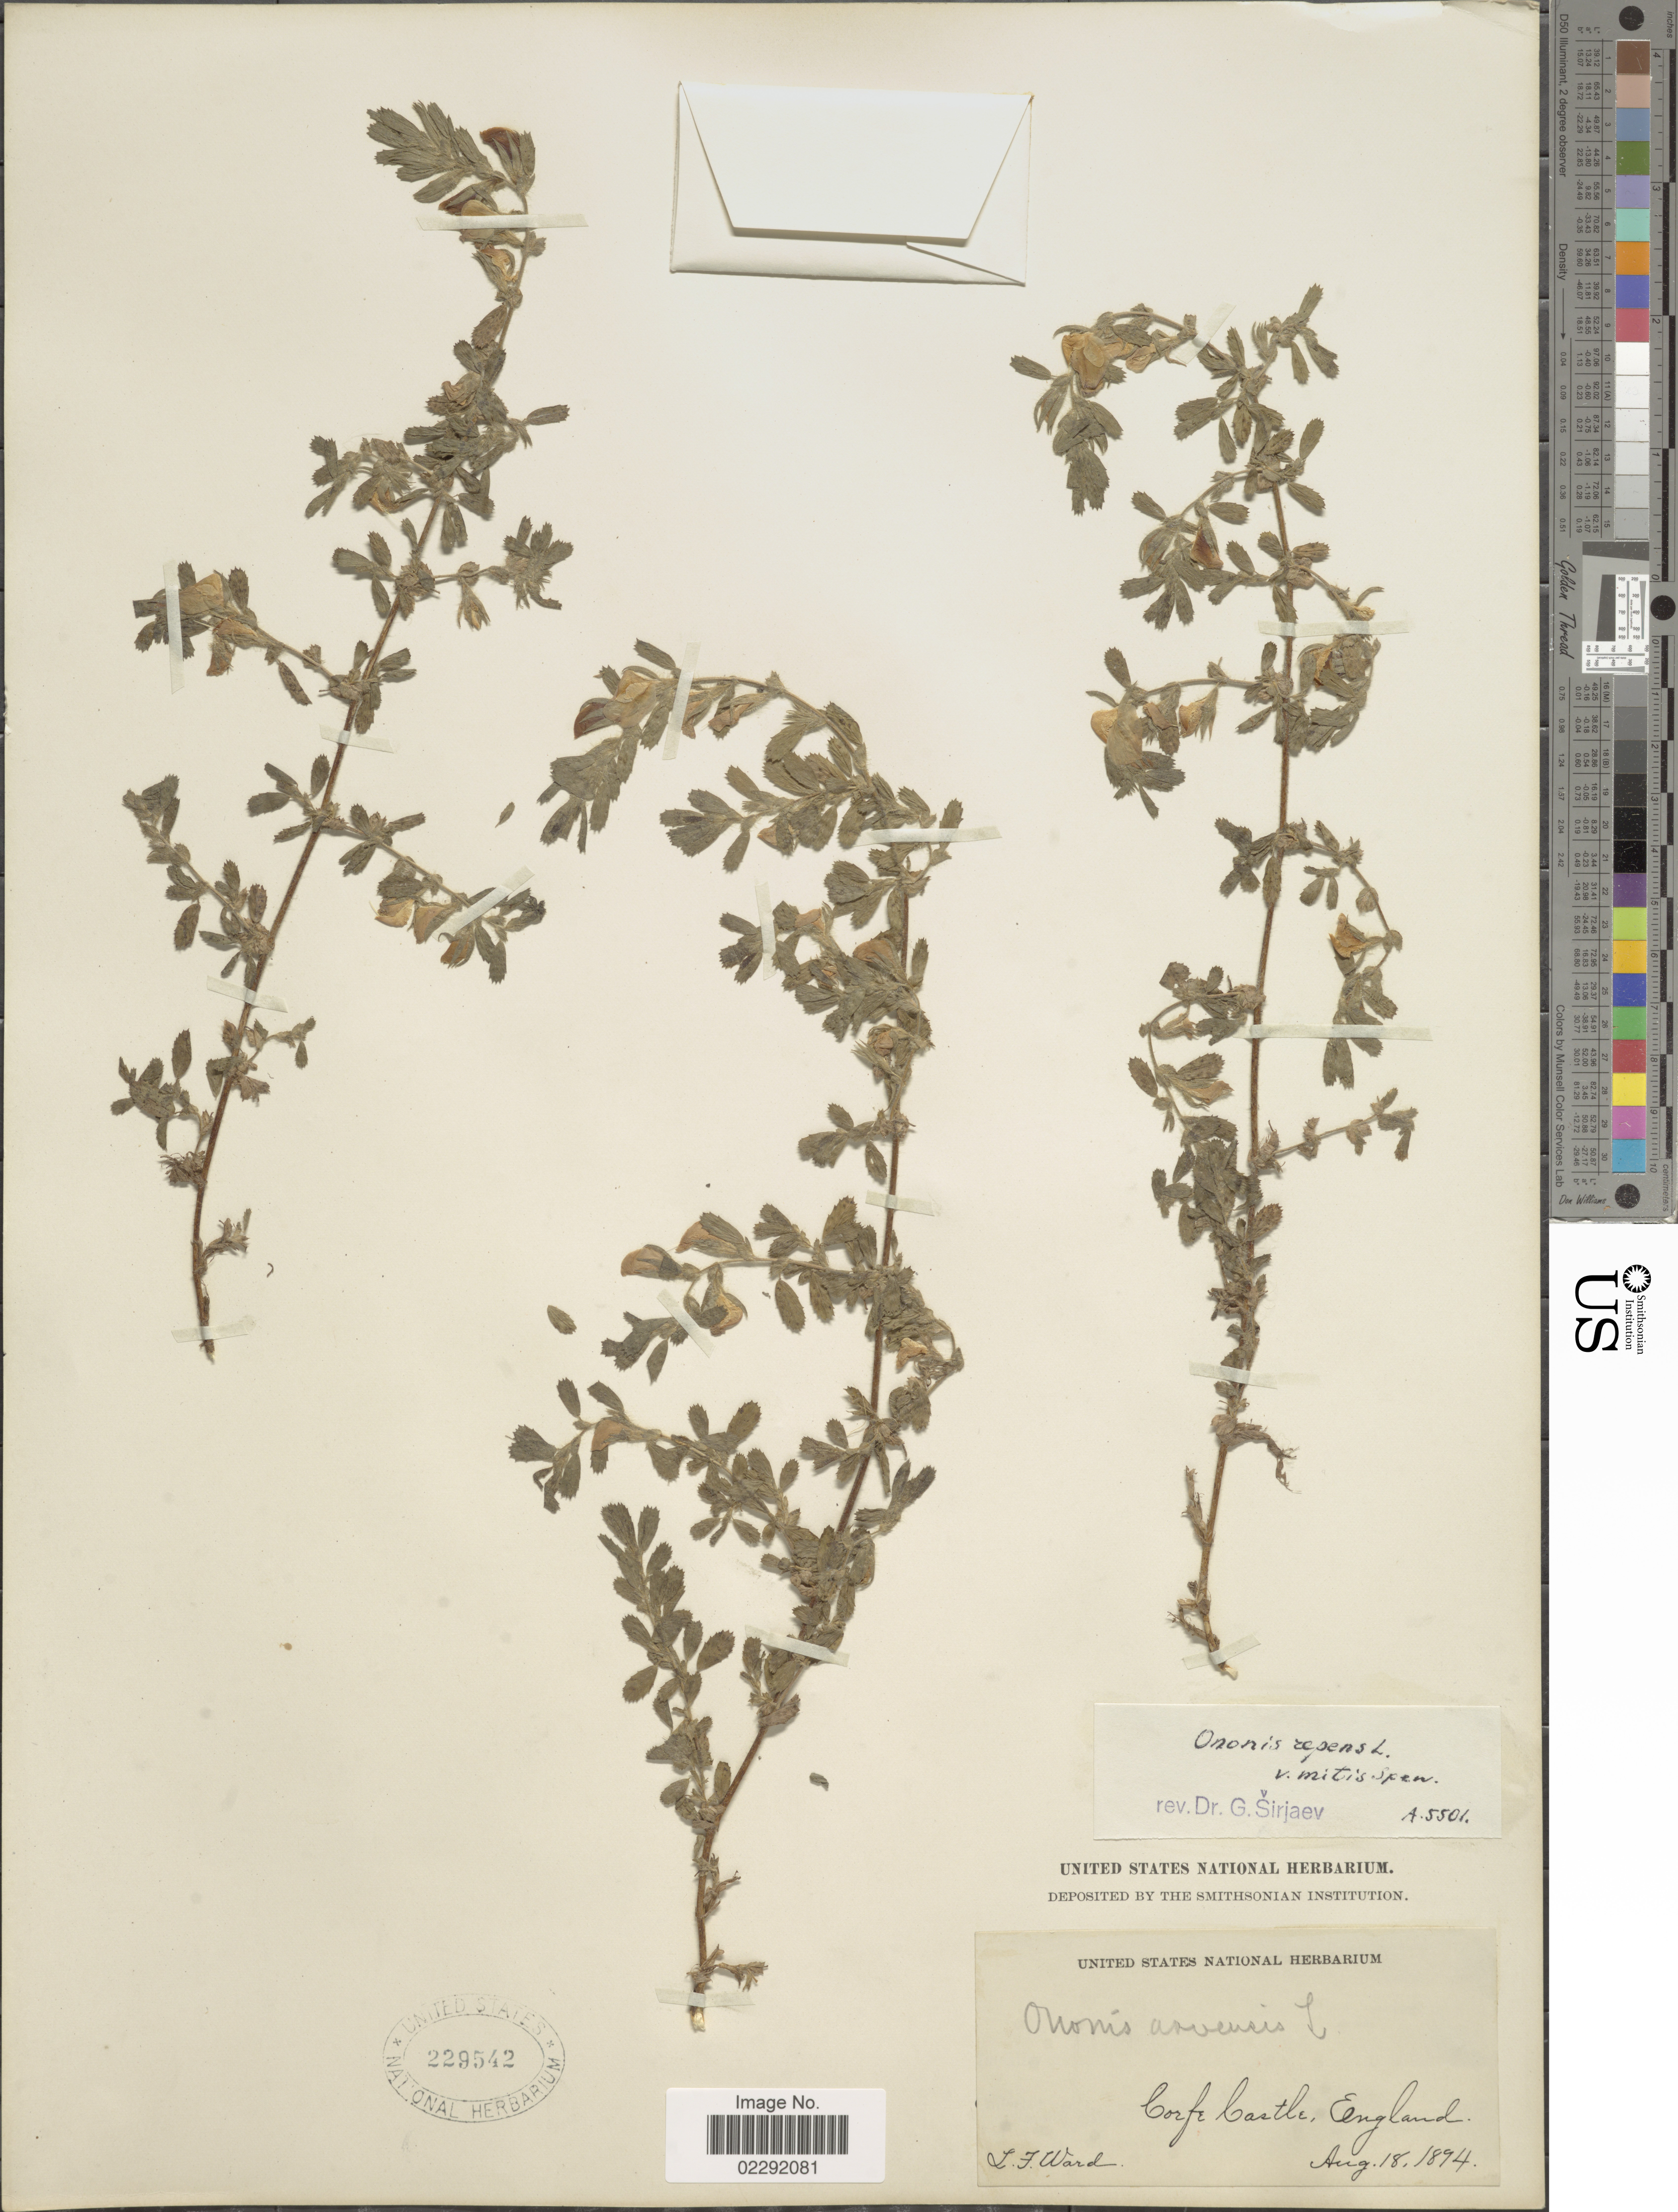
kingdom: Plantae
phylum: Tracheophyta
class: Magnoliopsida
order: Fabales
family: Fabaceae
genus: Ononis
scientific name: Ononis repens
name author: L.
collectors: L. Ward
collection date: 1894-08-18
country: United Kingdom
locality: Corfe Castle, England.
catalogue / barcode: US 229542